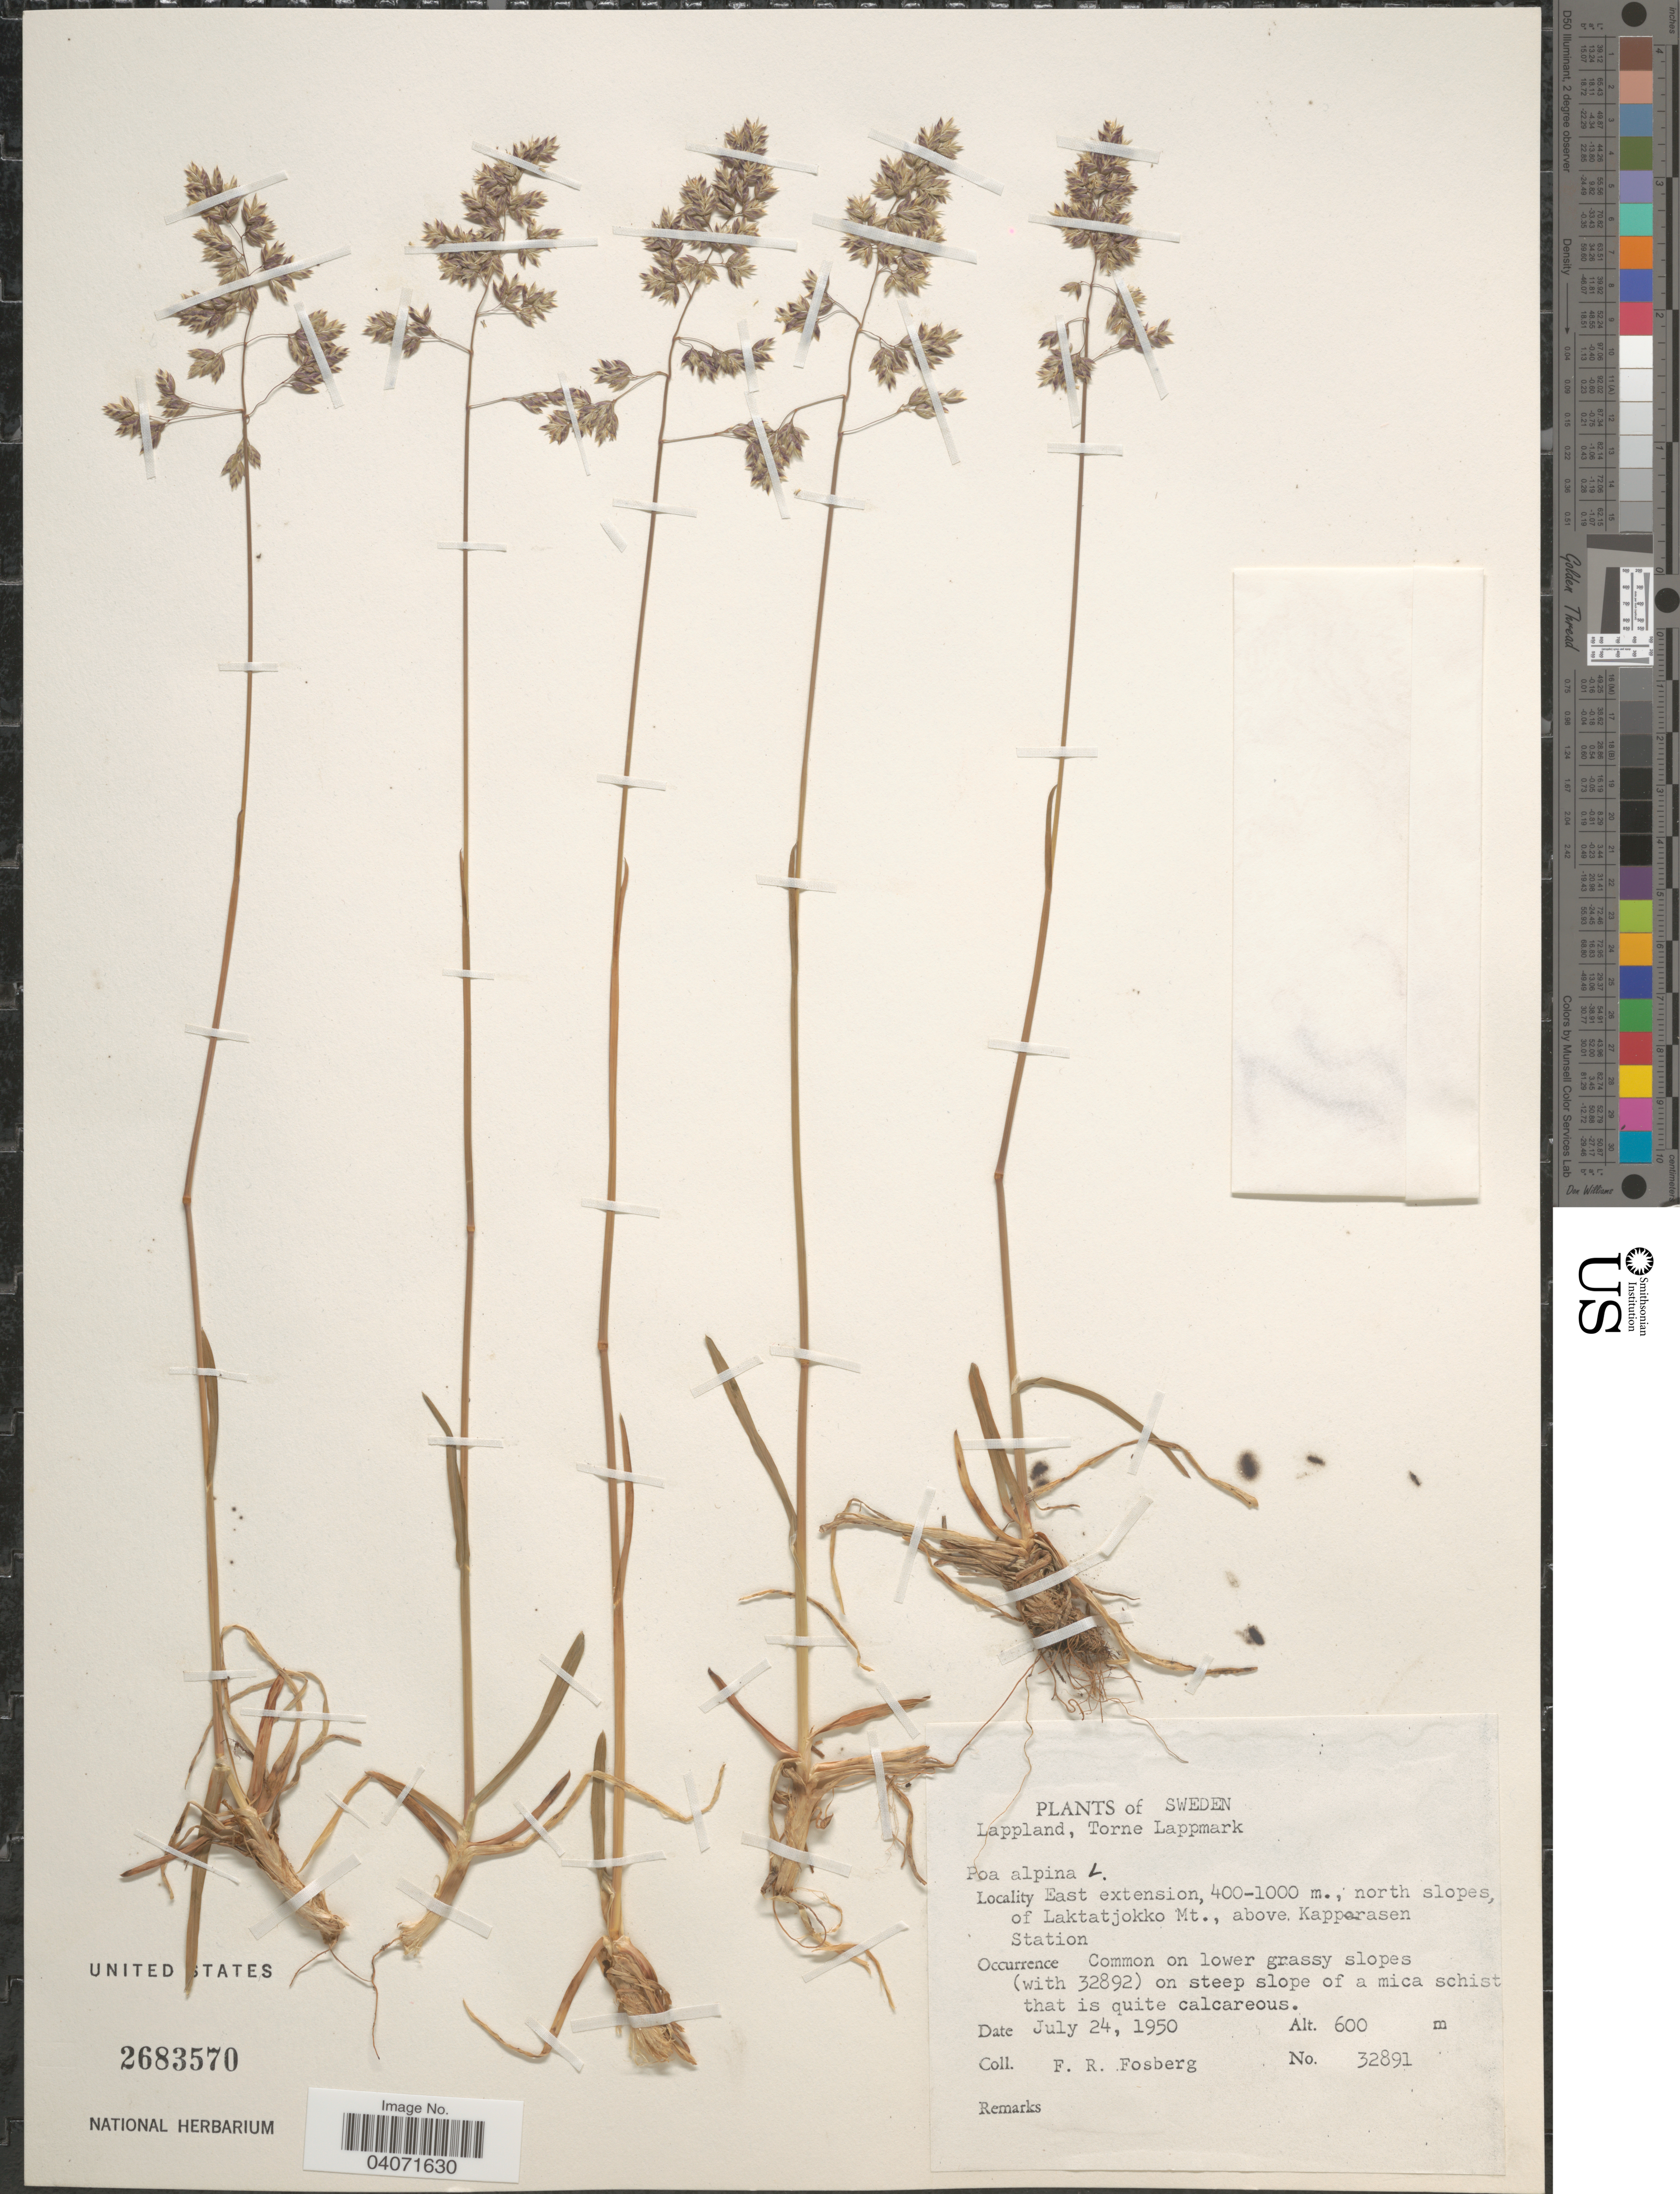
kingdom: Plantae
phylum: Tracheophyta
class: Liliopsida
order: Poales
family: Poaceae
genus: Poa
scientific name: Poa alpina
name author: L.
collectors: F. R. Fosberg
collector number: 32891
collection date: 1950-07-24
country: Sweden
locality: Lappland, Torne Lappmark. East extension, 400-1000 m., north slopes, of Laktatjokko Mt., above Kapporasen Station.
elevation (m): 600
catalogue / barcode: US 2683570